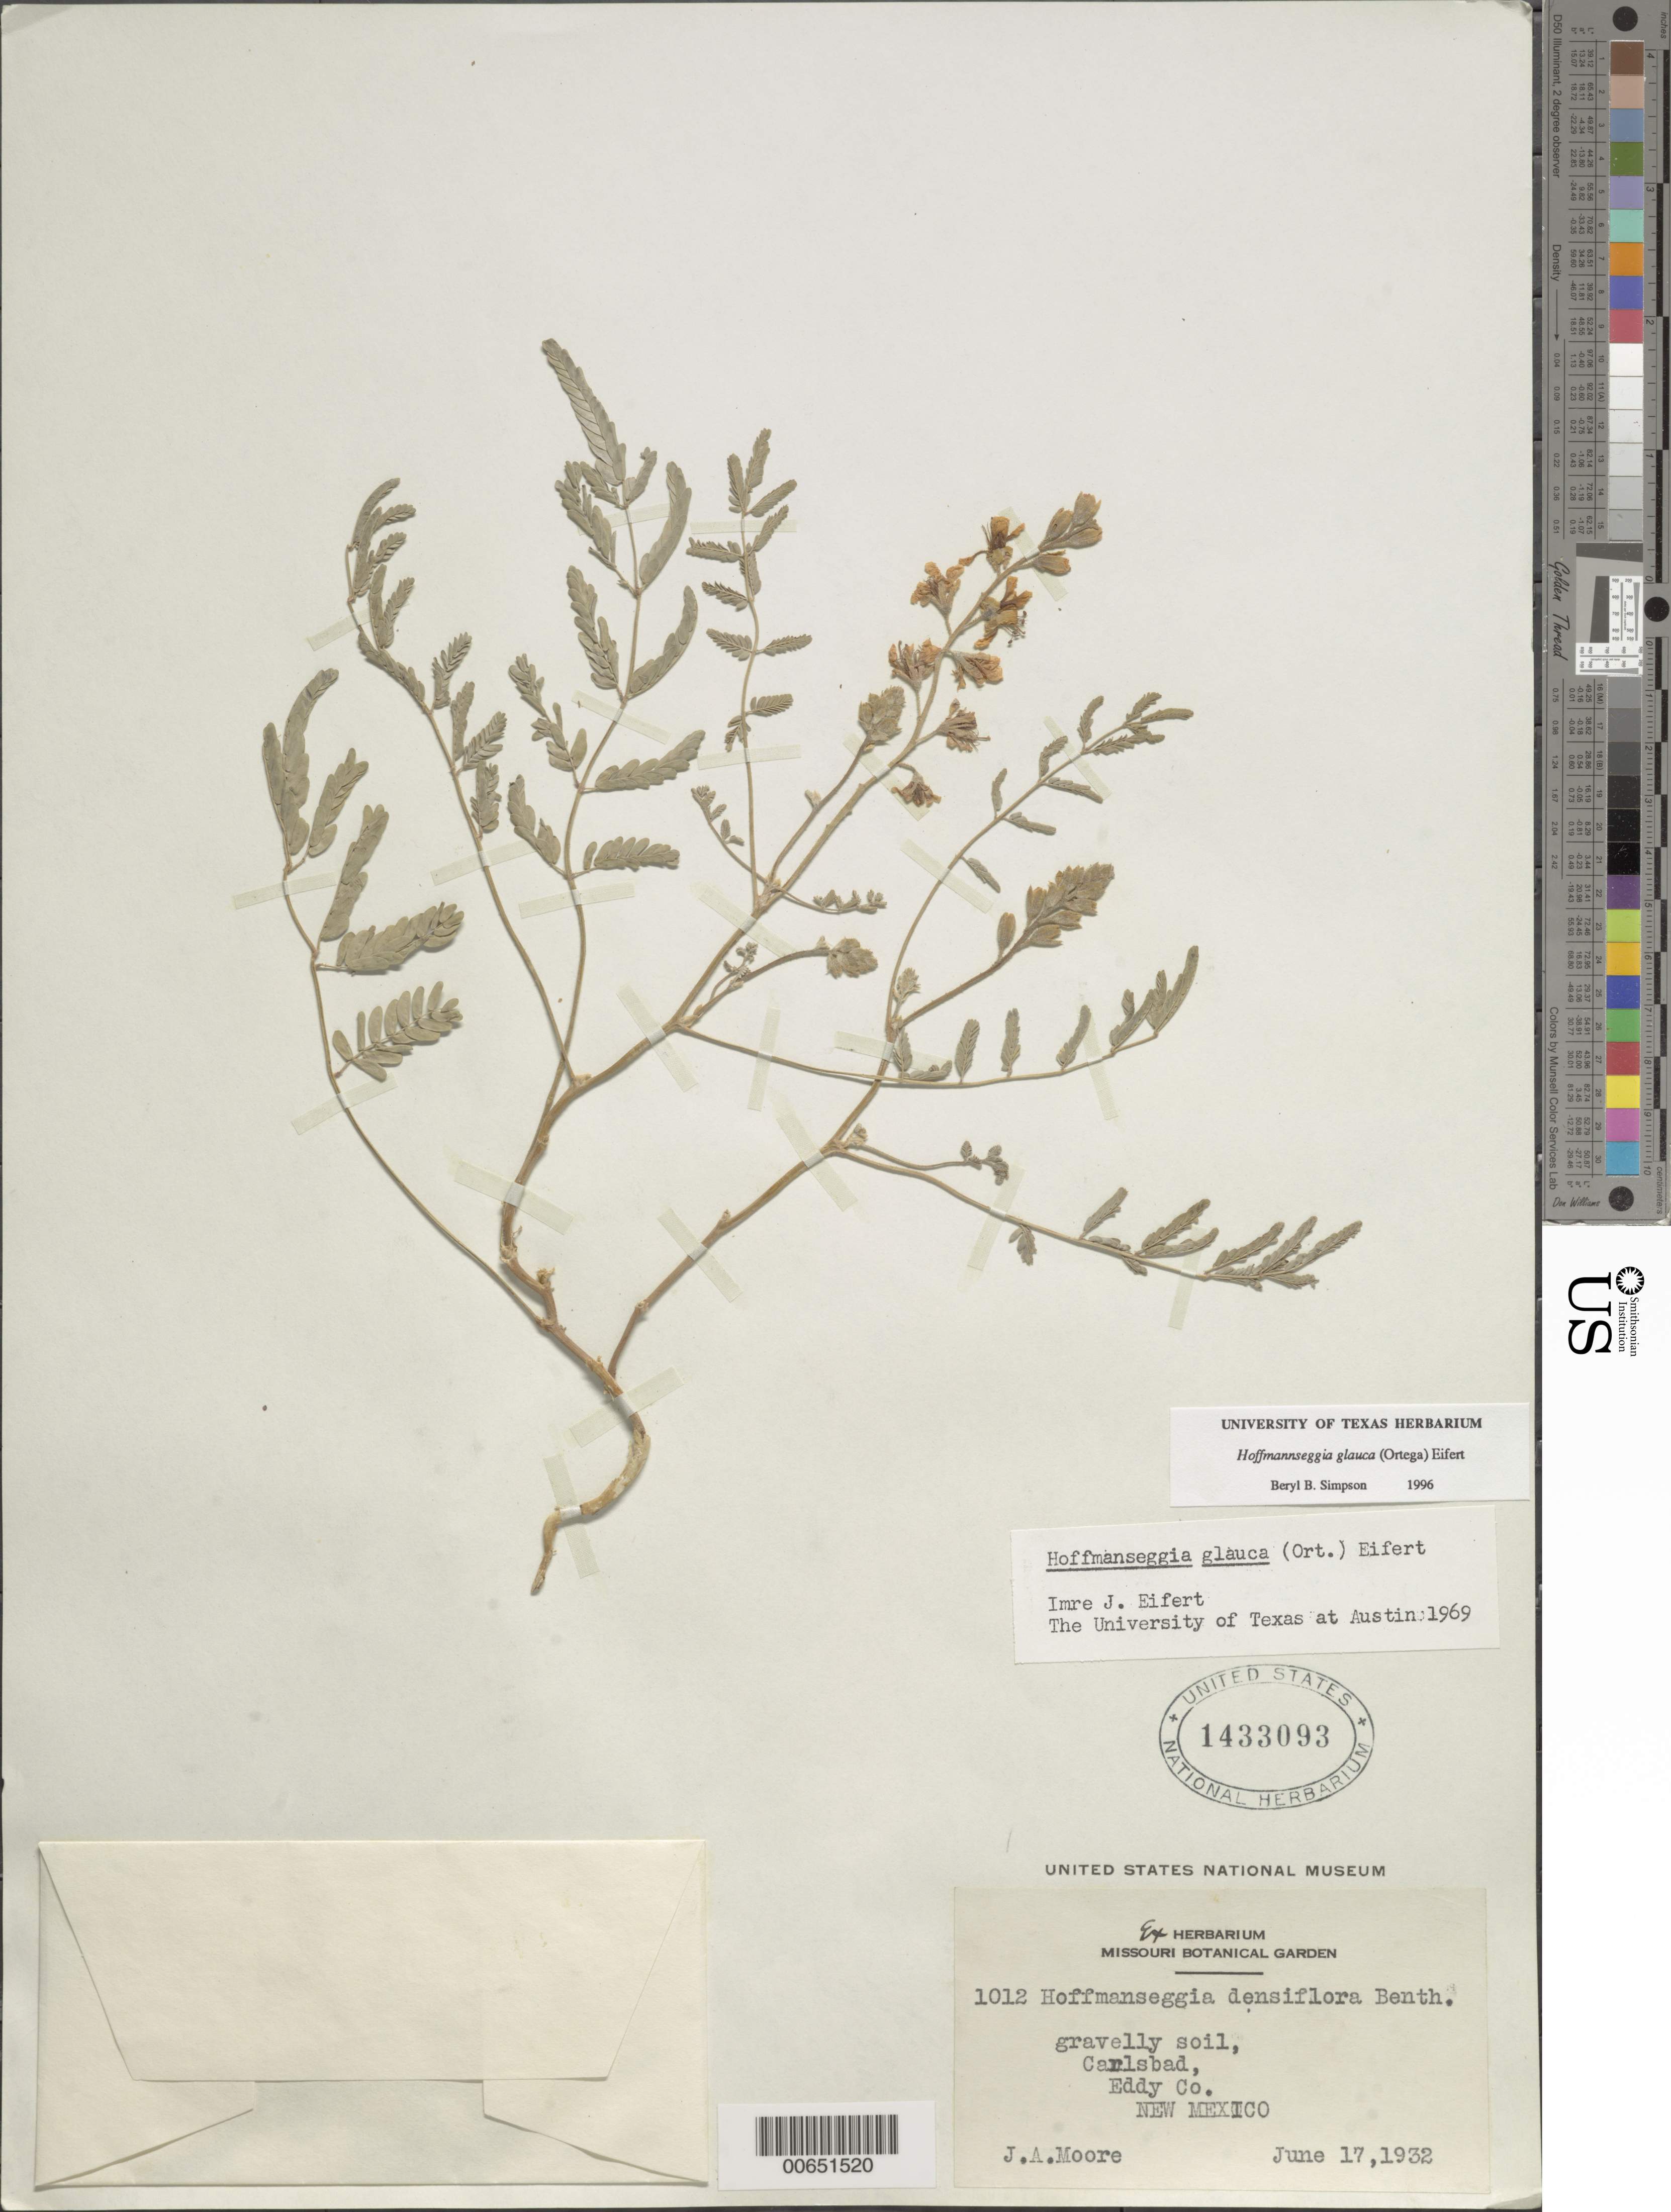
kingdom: Plantae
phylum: Tracheophyta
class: Magnoliopsida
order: Fabales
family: Fabaceae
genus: Hoffmannseggia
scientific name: Hoffmannseggia glauca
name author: (Ortega) Eifert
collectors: J. Moore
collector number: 1012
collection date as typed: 17 Jun 1932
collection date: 1932-06-17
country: United States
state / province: New Mexico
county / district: Eddy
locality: Carlsbad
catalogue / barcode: US 1433093